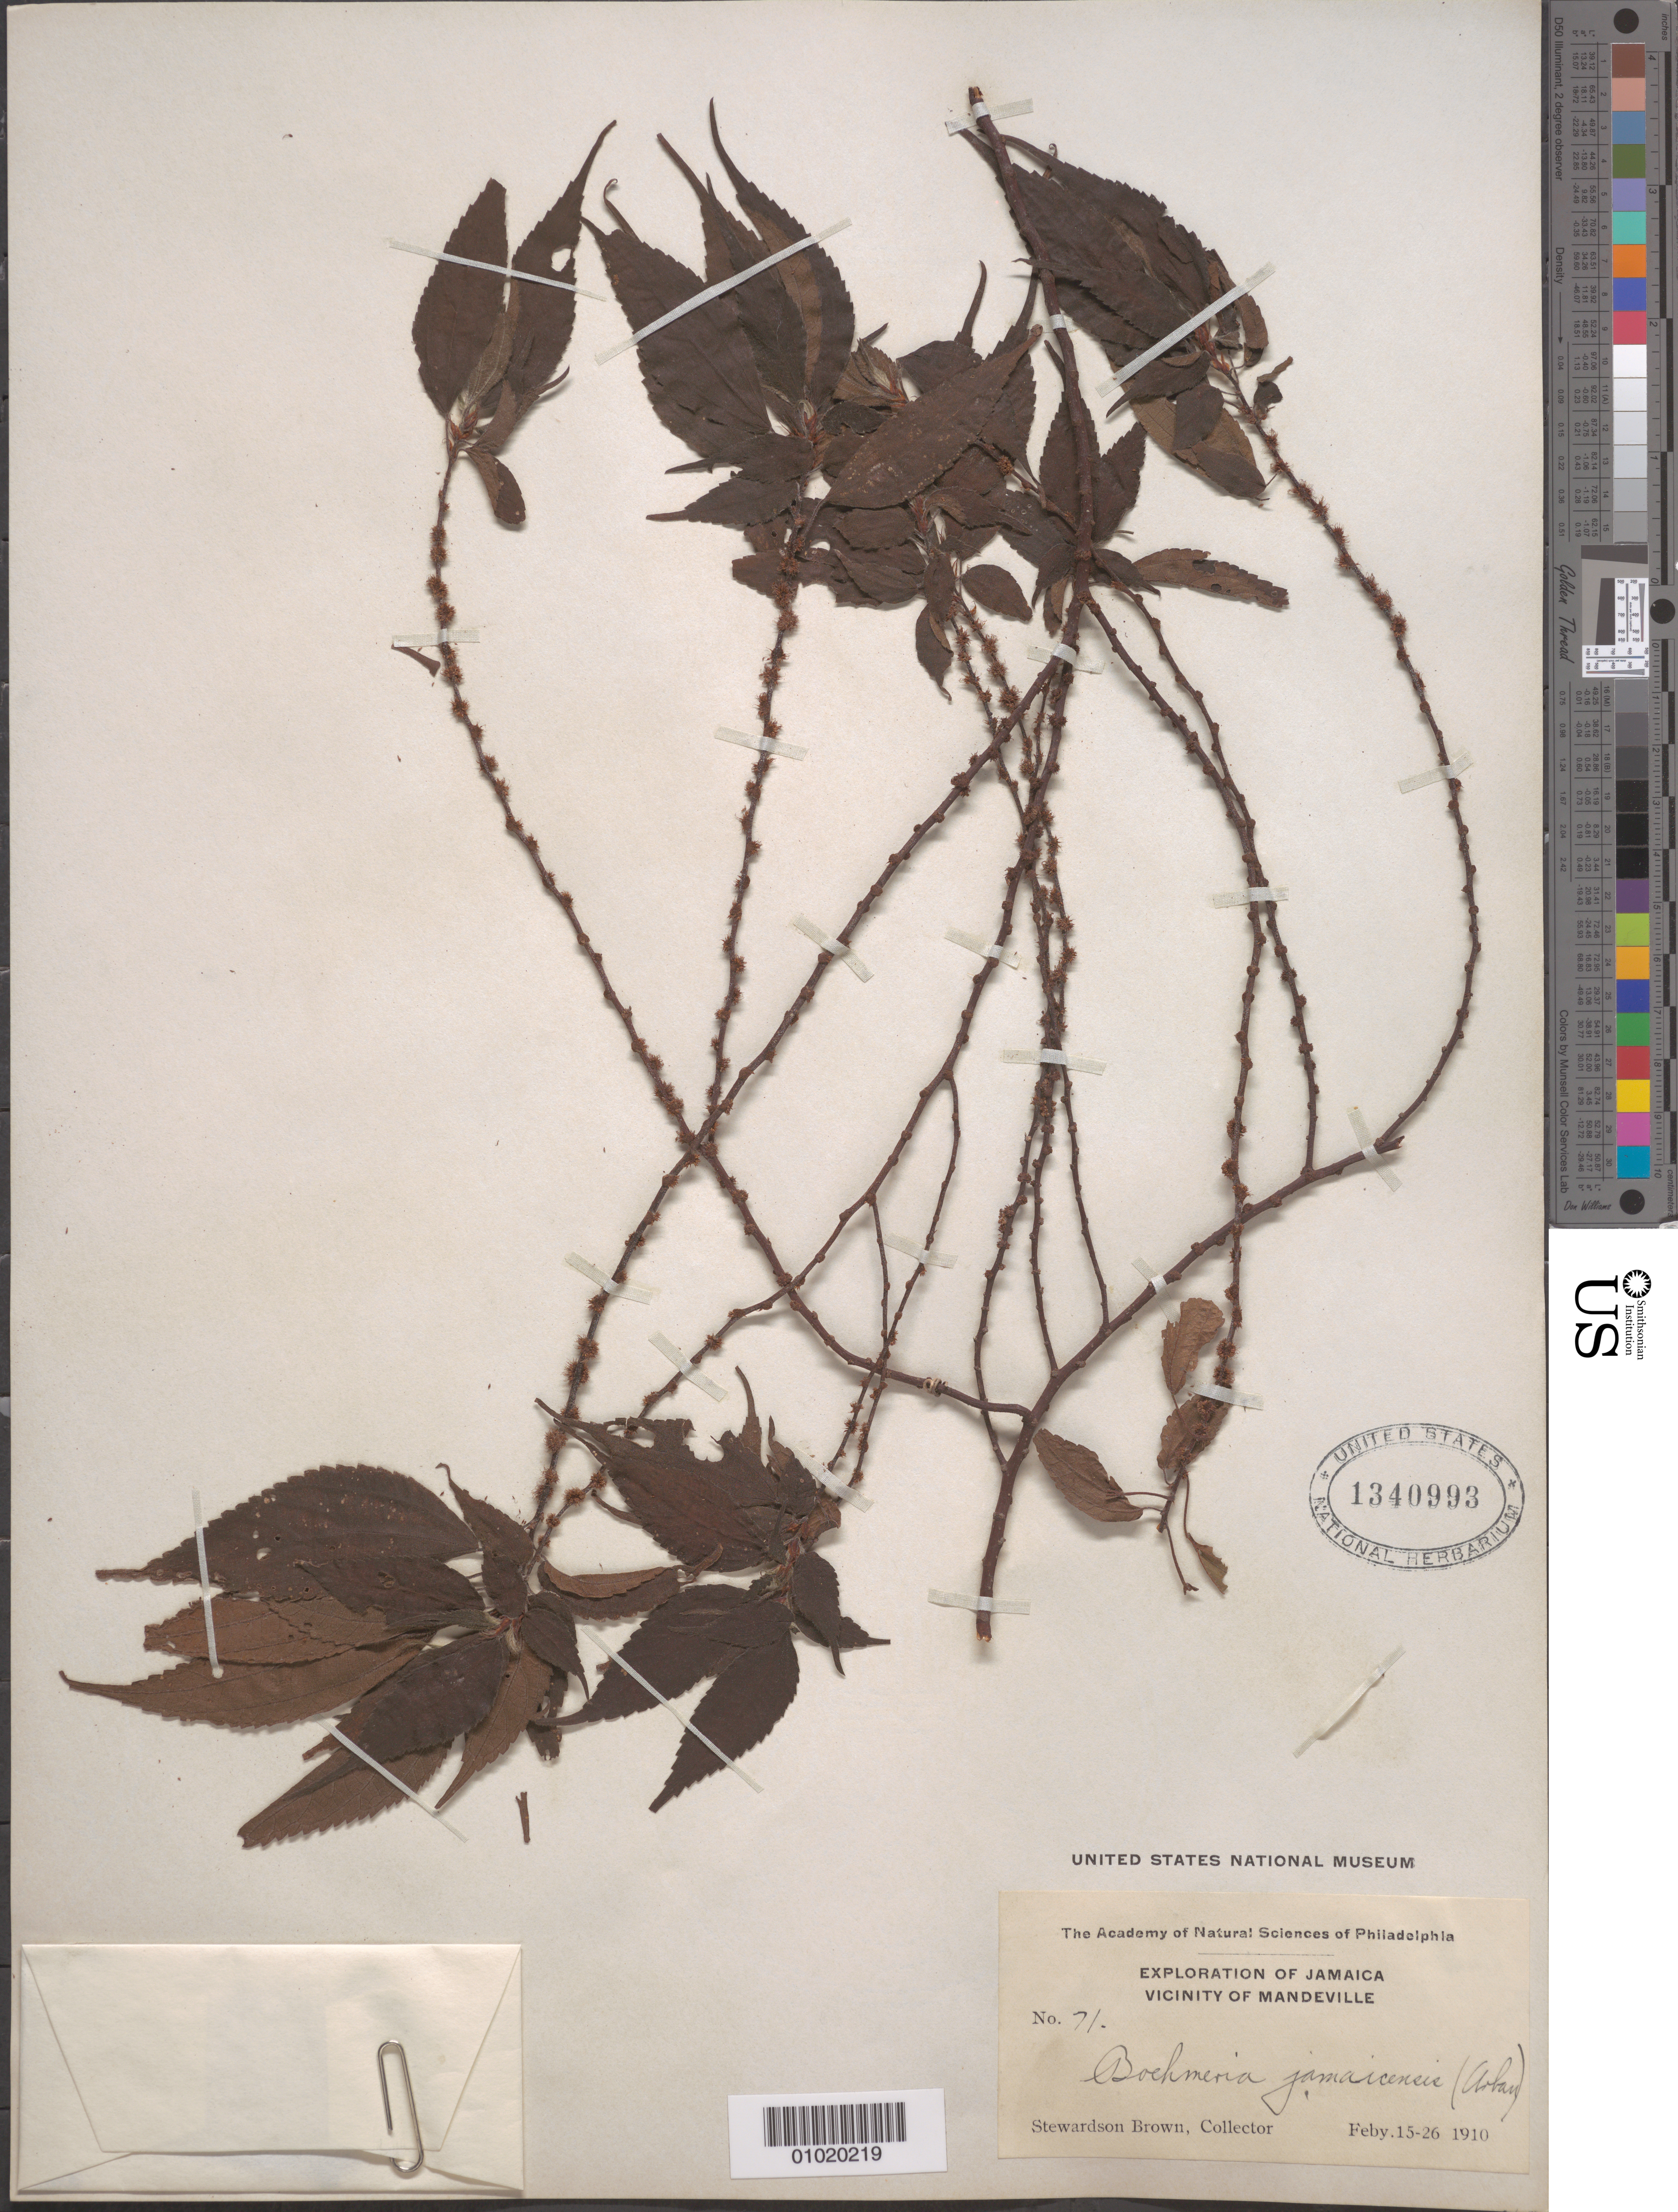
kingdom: Plantae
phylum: Tracheophyta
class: Magnoliopsida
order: Rosales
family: Urticaceae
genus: Boehmeria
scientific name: Boehmeria jamaicensis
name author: Urb.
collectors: S. Brown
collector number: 71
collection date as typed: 15 Feb 1910 to 26 Feb 1910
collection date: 1910-02-15/1910-02-26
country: Jamaica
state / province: Manchester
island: Jamaica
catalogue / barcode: US 1340993